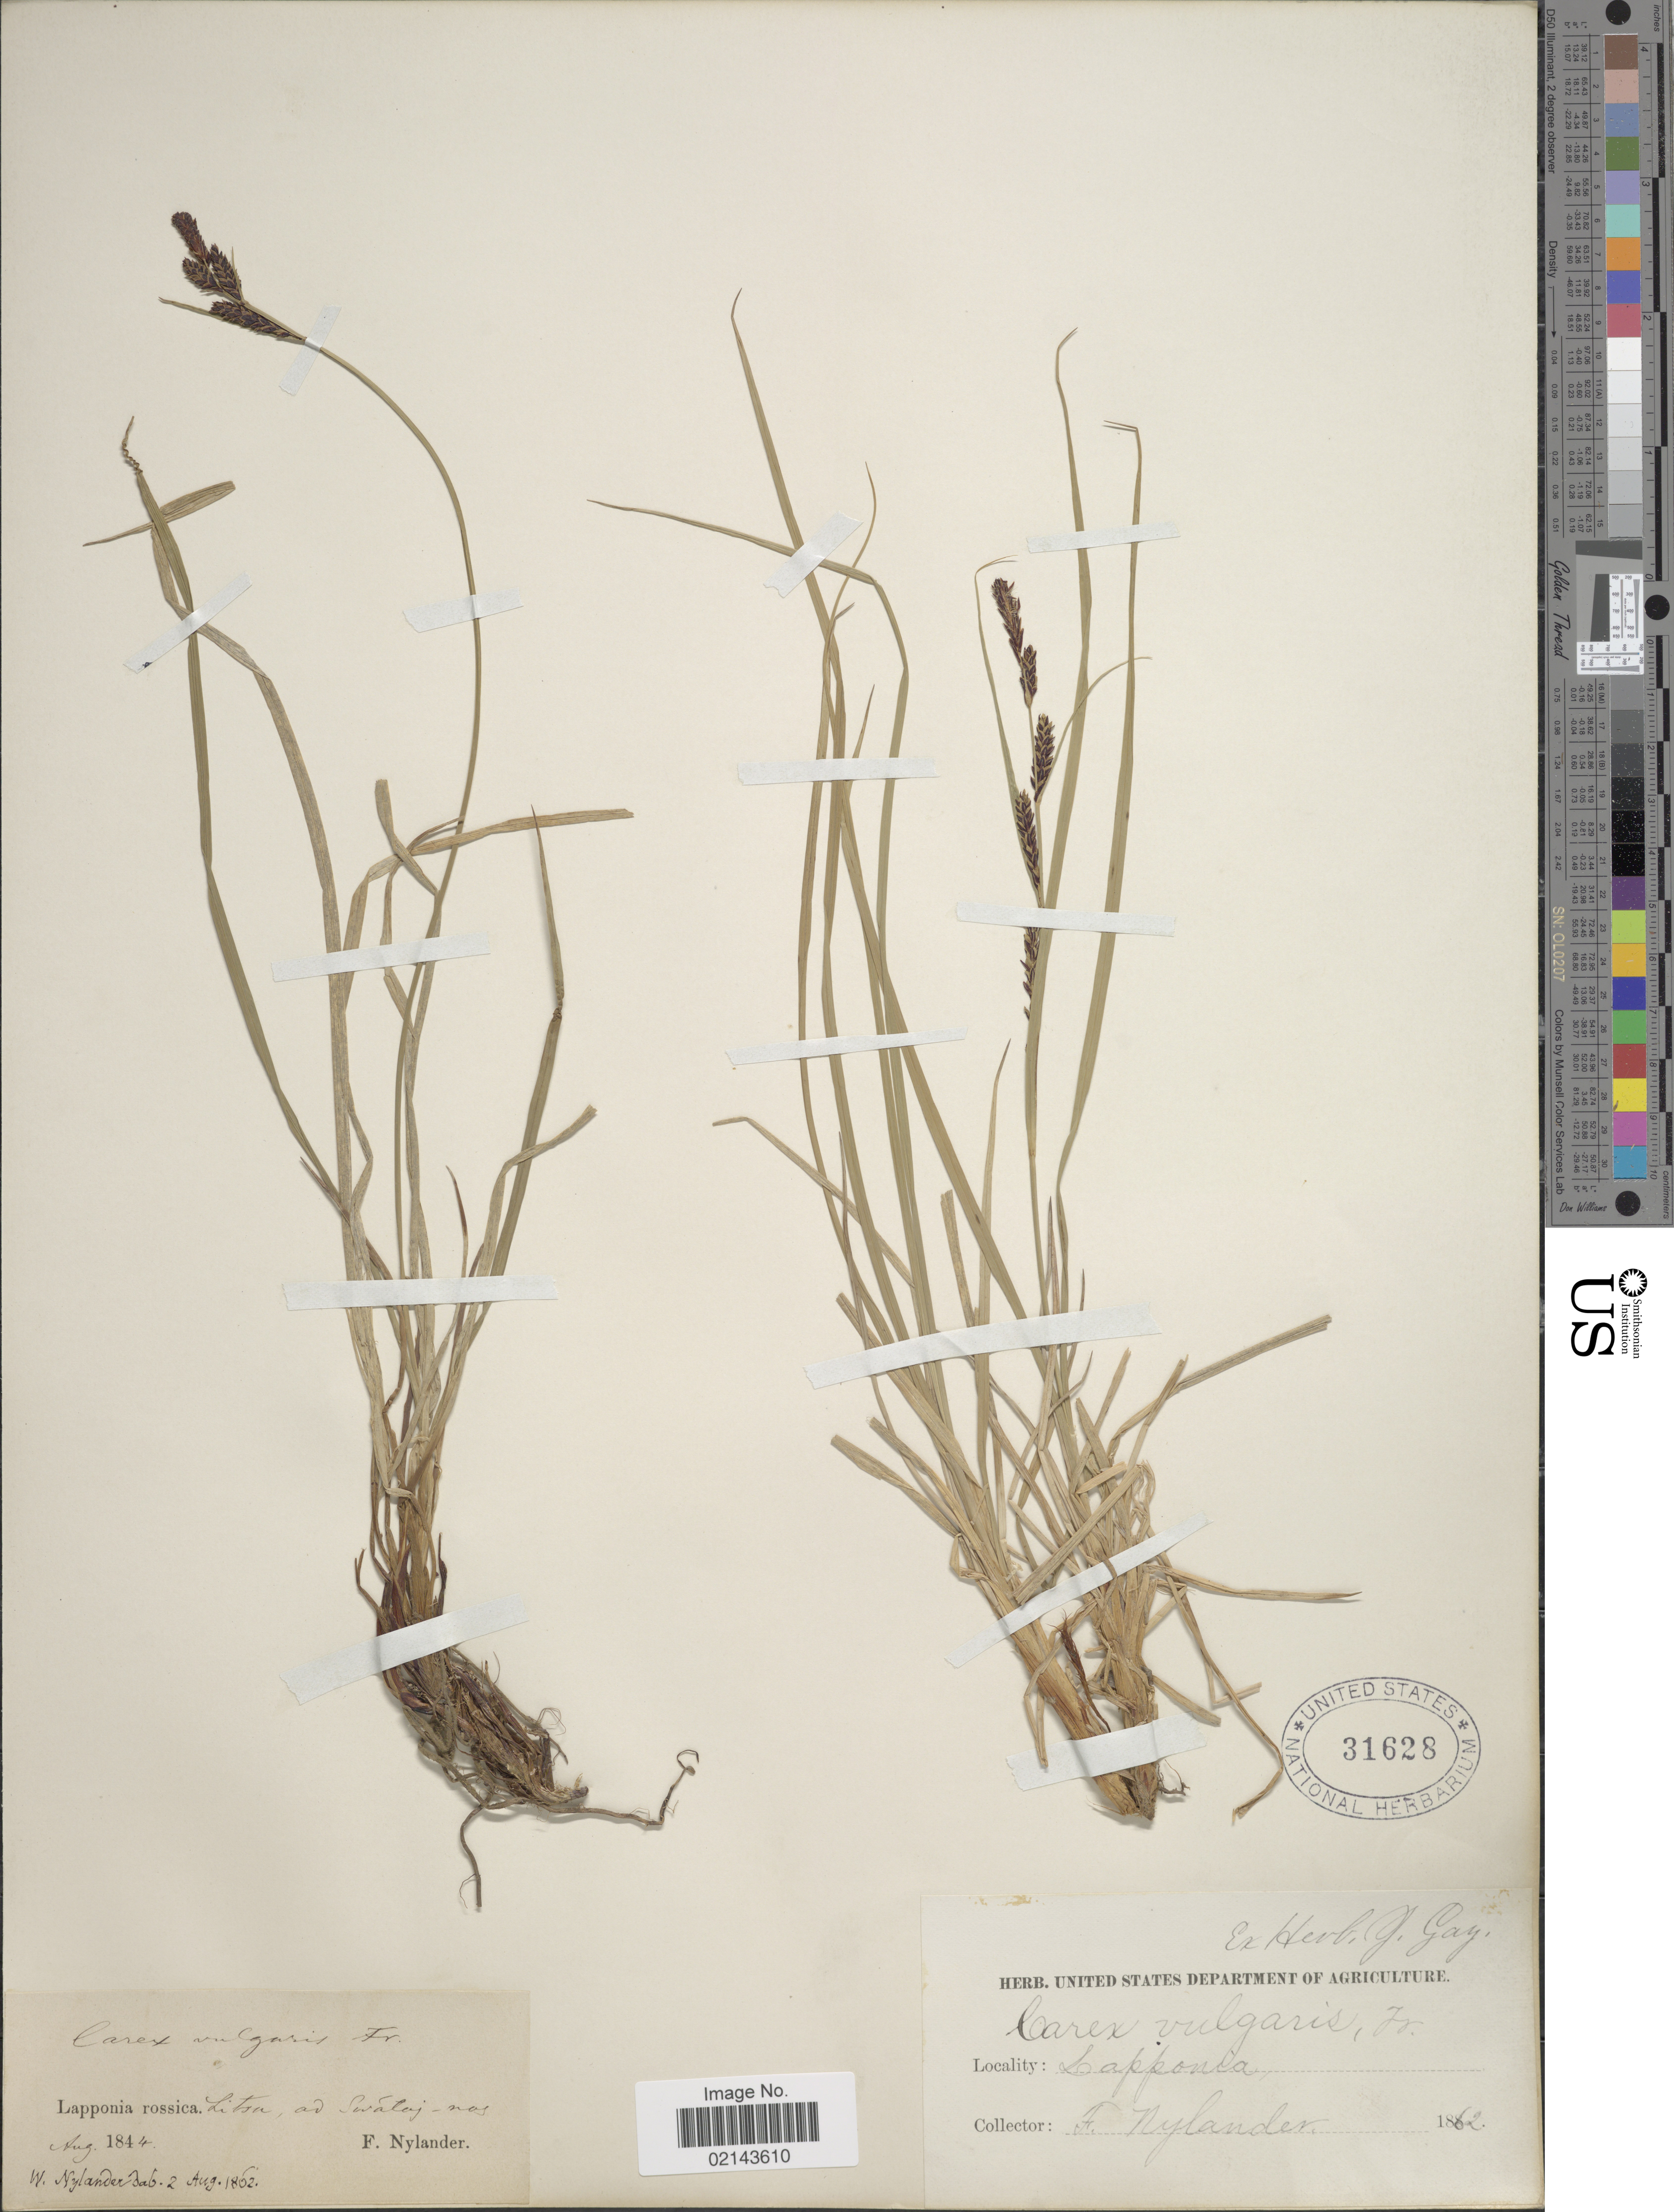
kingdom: Plantae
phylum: Tracheophyta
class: Liliopsida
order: Poales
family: Cyperaceae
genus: Carex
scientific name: Carex nigra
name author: (L.) Reichard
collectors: F. Nylander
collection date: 1844-08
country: Finland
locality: Lapponia rossica, Litser, ad Swataj-nas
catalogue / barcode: US 31628